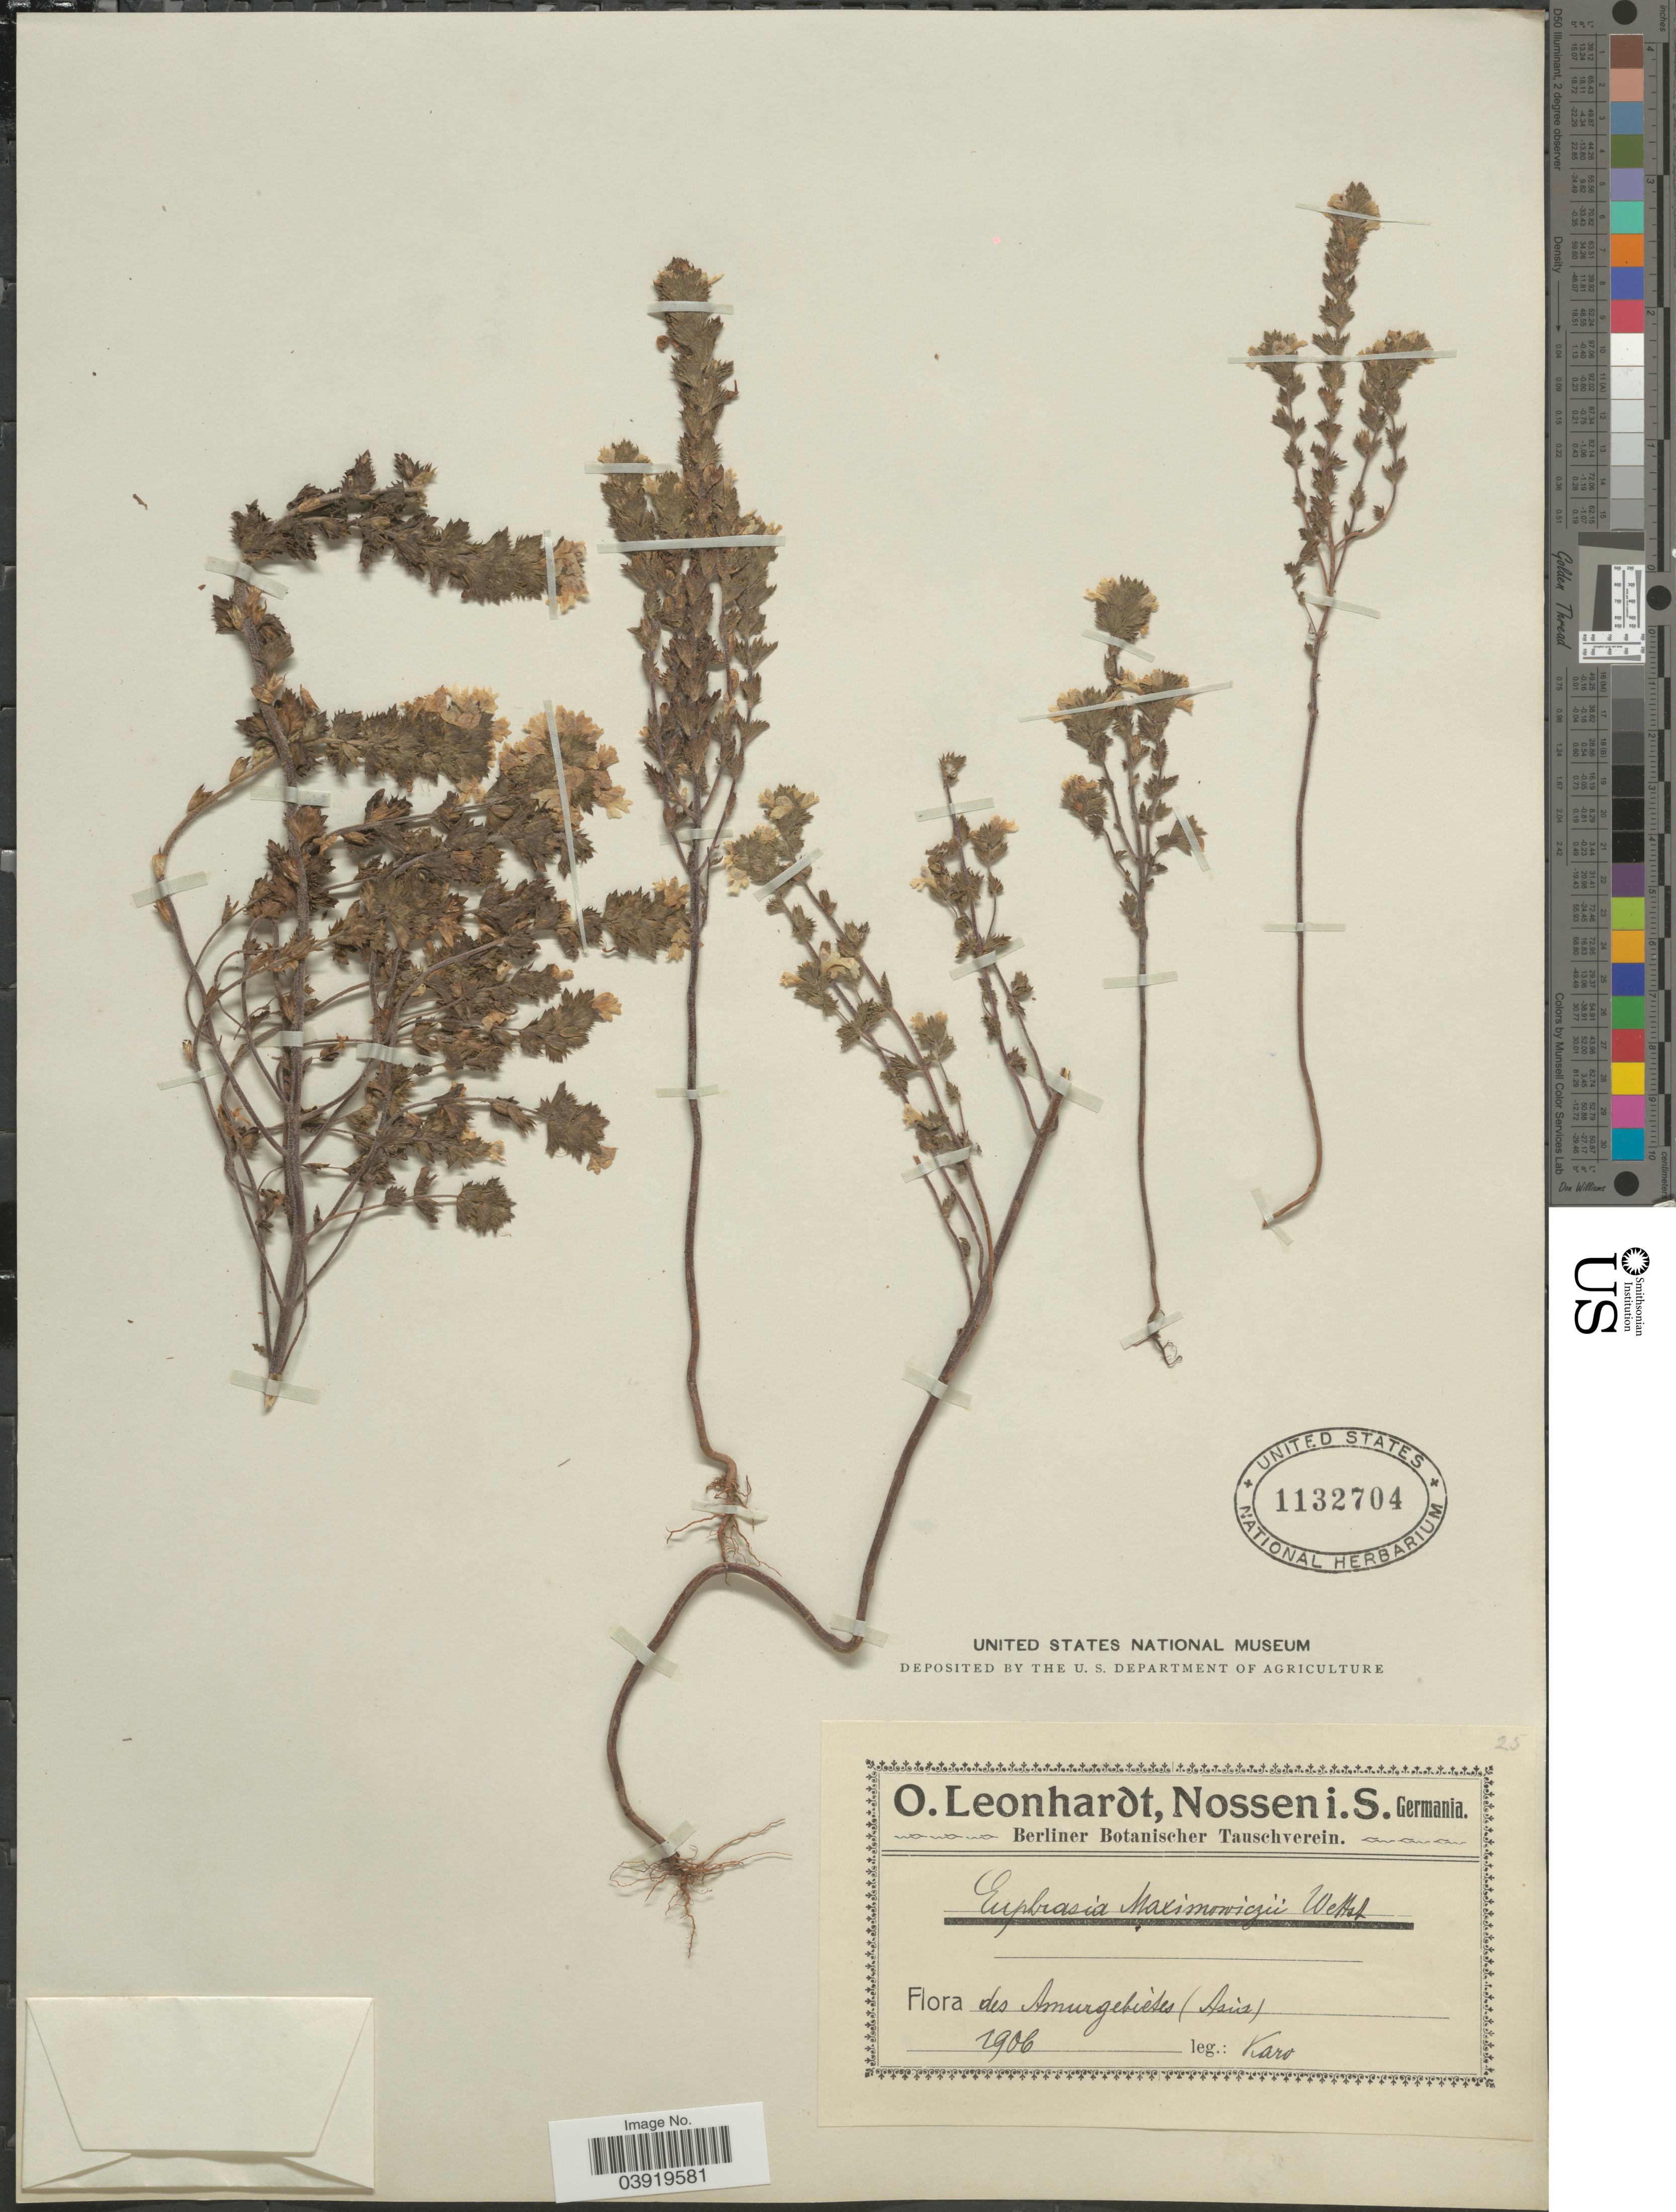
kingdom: Plantae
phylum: Tracheophyta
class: Magnoliopsida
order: Lamiales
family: Orobanchaceae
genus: Euphrasia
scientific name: Euphrasia maximowiczii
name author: Wettst. ex Palib.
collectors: Karo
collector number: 25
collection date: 1906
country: Russian Federation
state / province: Amur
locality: Amurgebietes (Asia).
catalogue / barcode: US 1132704